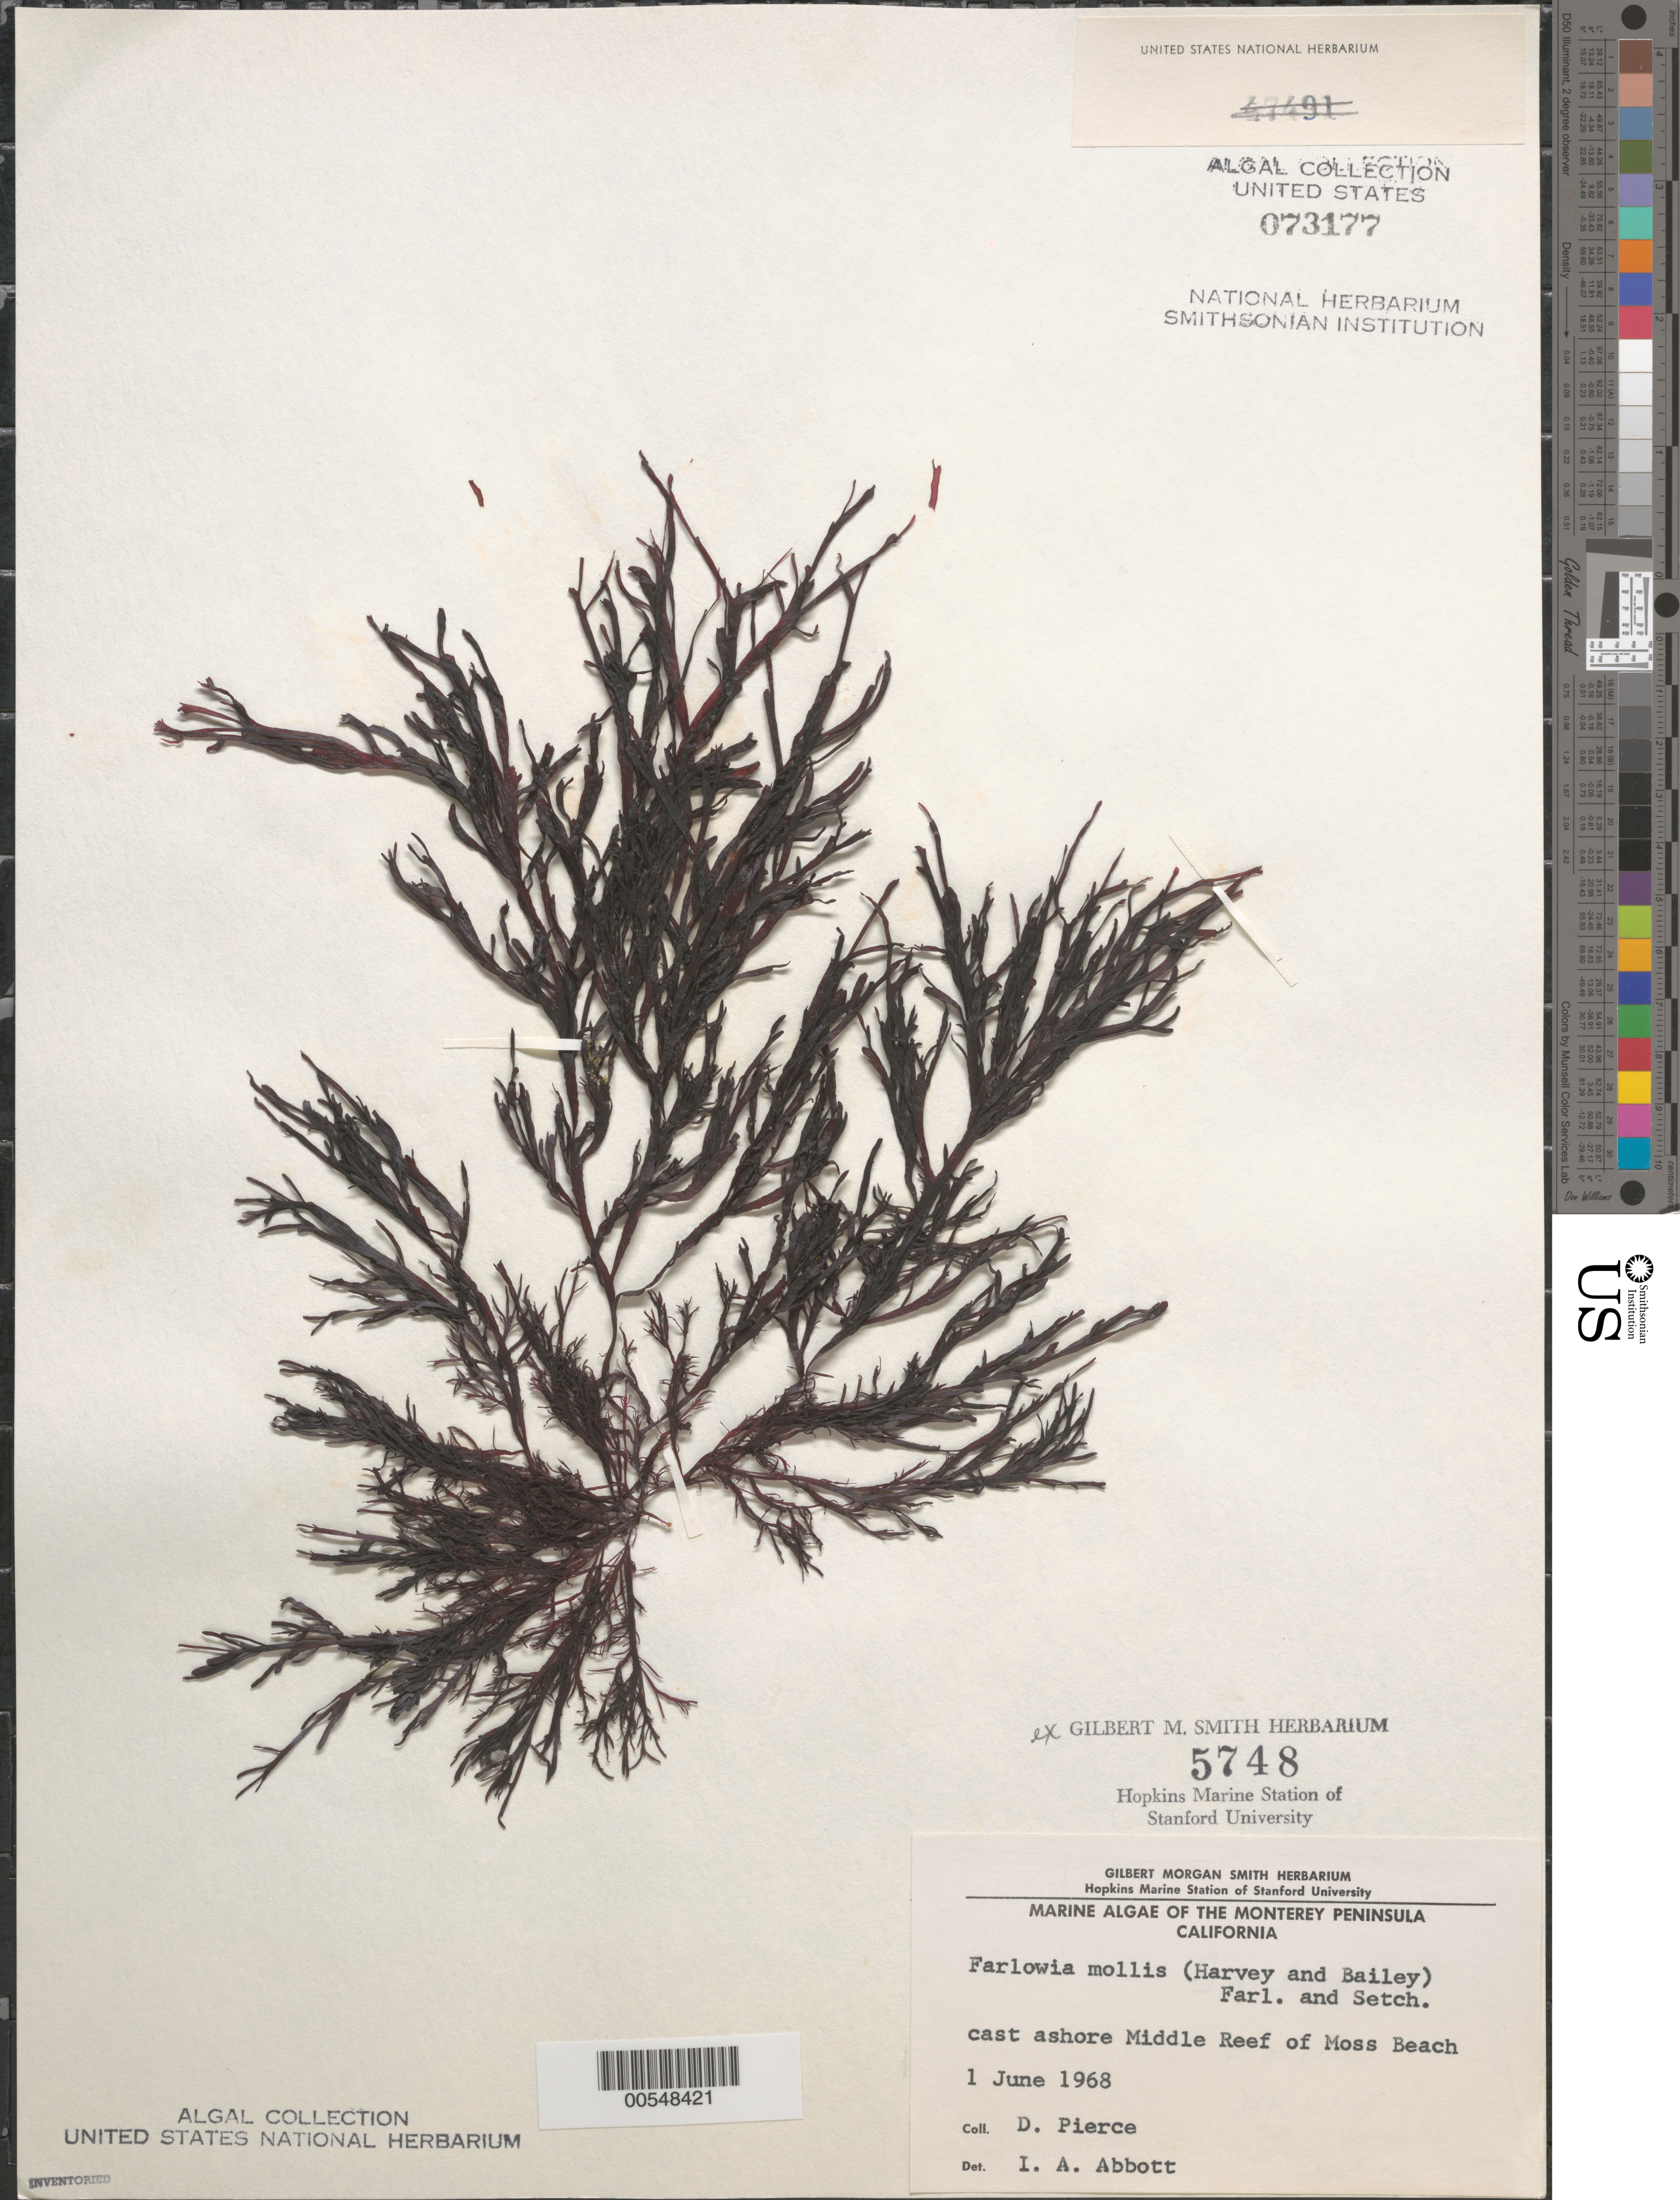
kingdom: Plantae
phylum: Rhodophyta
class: Florideophyceae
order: Gigartinales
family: Dumontiaceae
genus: Farlowia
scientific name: Farlowia mollis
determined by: Abbott, Isabella A.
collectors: D. Pierce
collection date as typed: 01 Jun 1968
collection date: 1968-06-01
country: United States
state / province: California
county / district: Monterey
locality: Middle Reef of Moss Beach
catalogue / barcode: US 73177